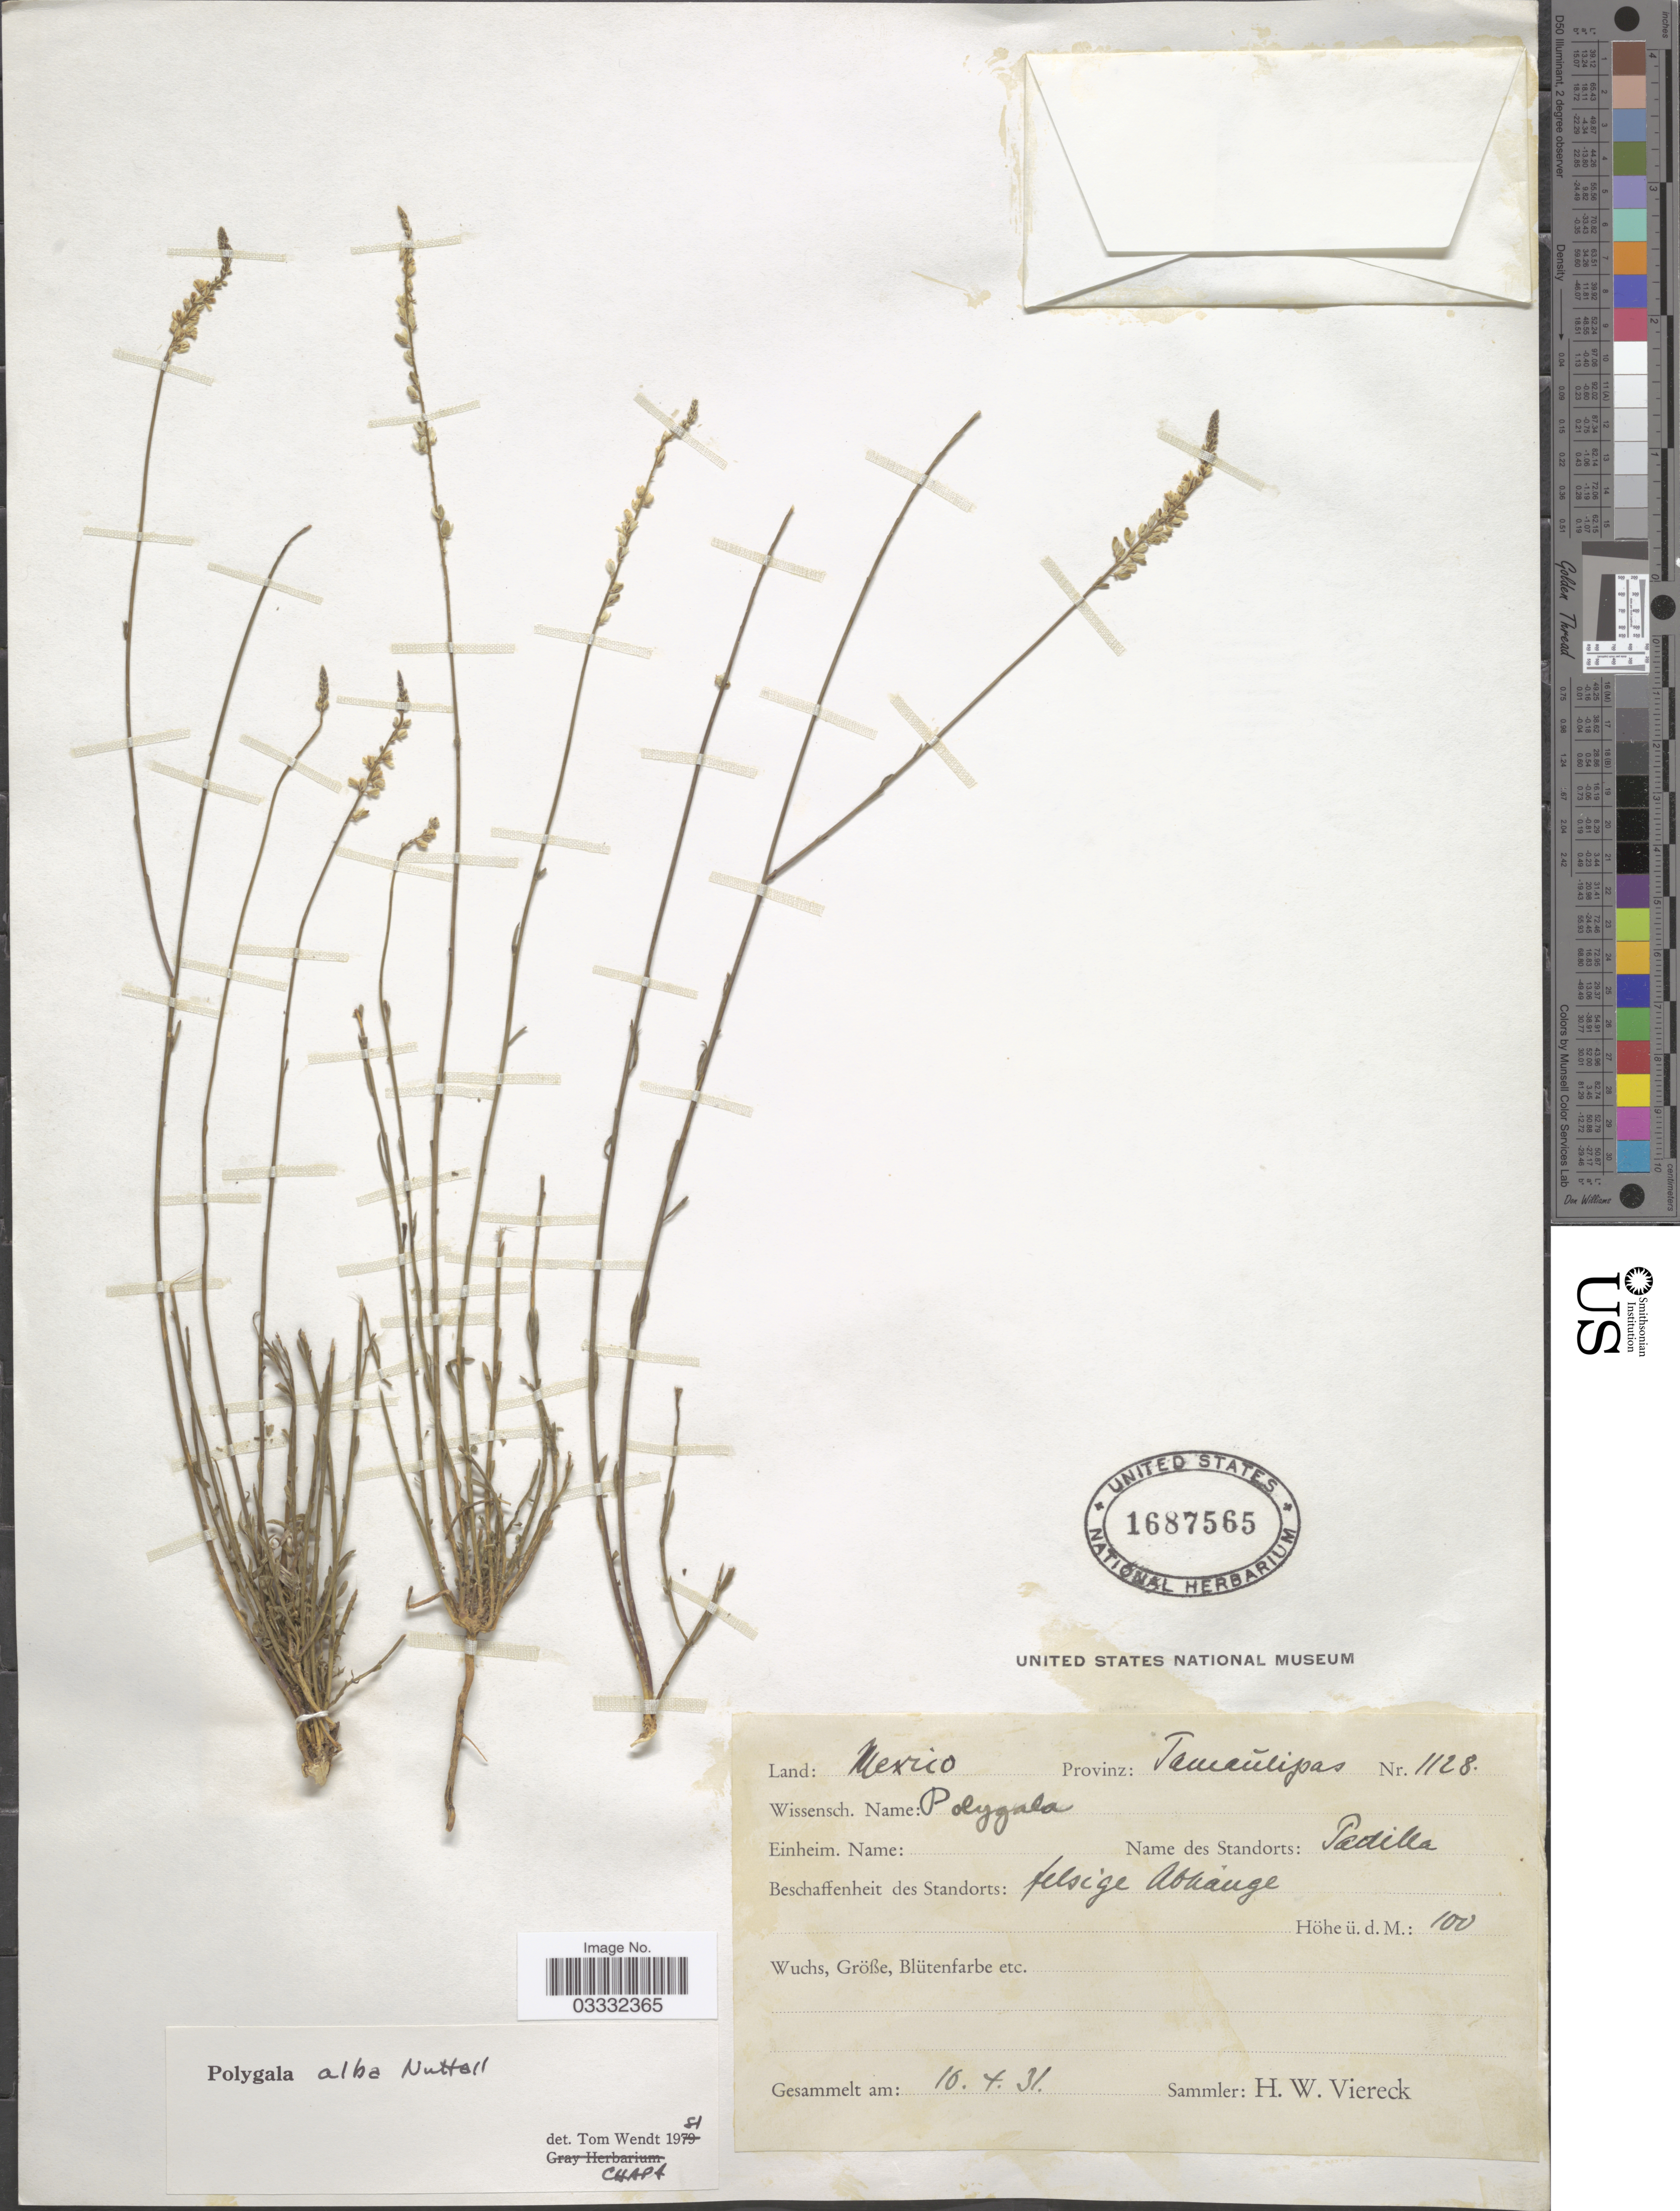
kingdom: Plantae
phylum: Tracheophyta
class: Magnoliopsida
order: Fabales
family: Polygalaceae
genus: Polygala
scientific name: Polygala alba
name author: Nutt.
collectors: H. W. Viereck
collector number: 1128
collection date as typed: Transcribed d/m/y: 10/4/31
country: Mexico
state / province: Tamaulipas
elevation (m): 1000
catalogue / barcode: US 1687565